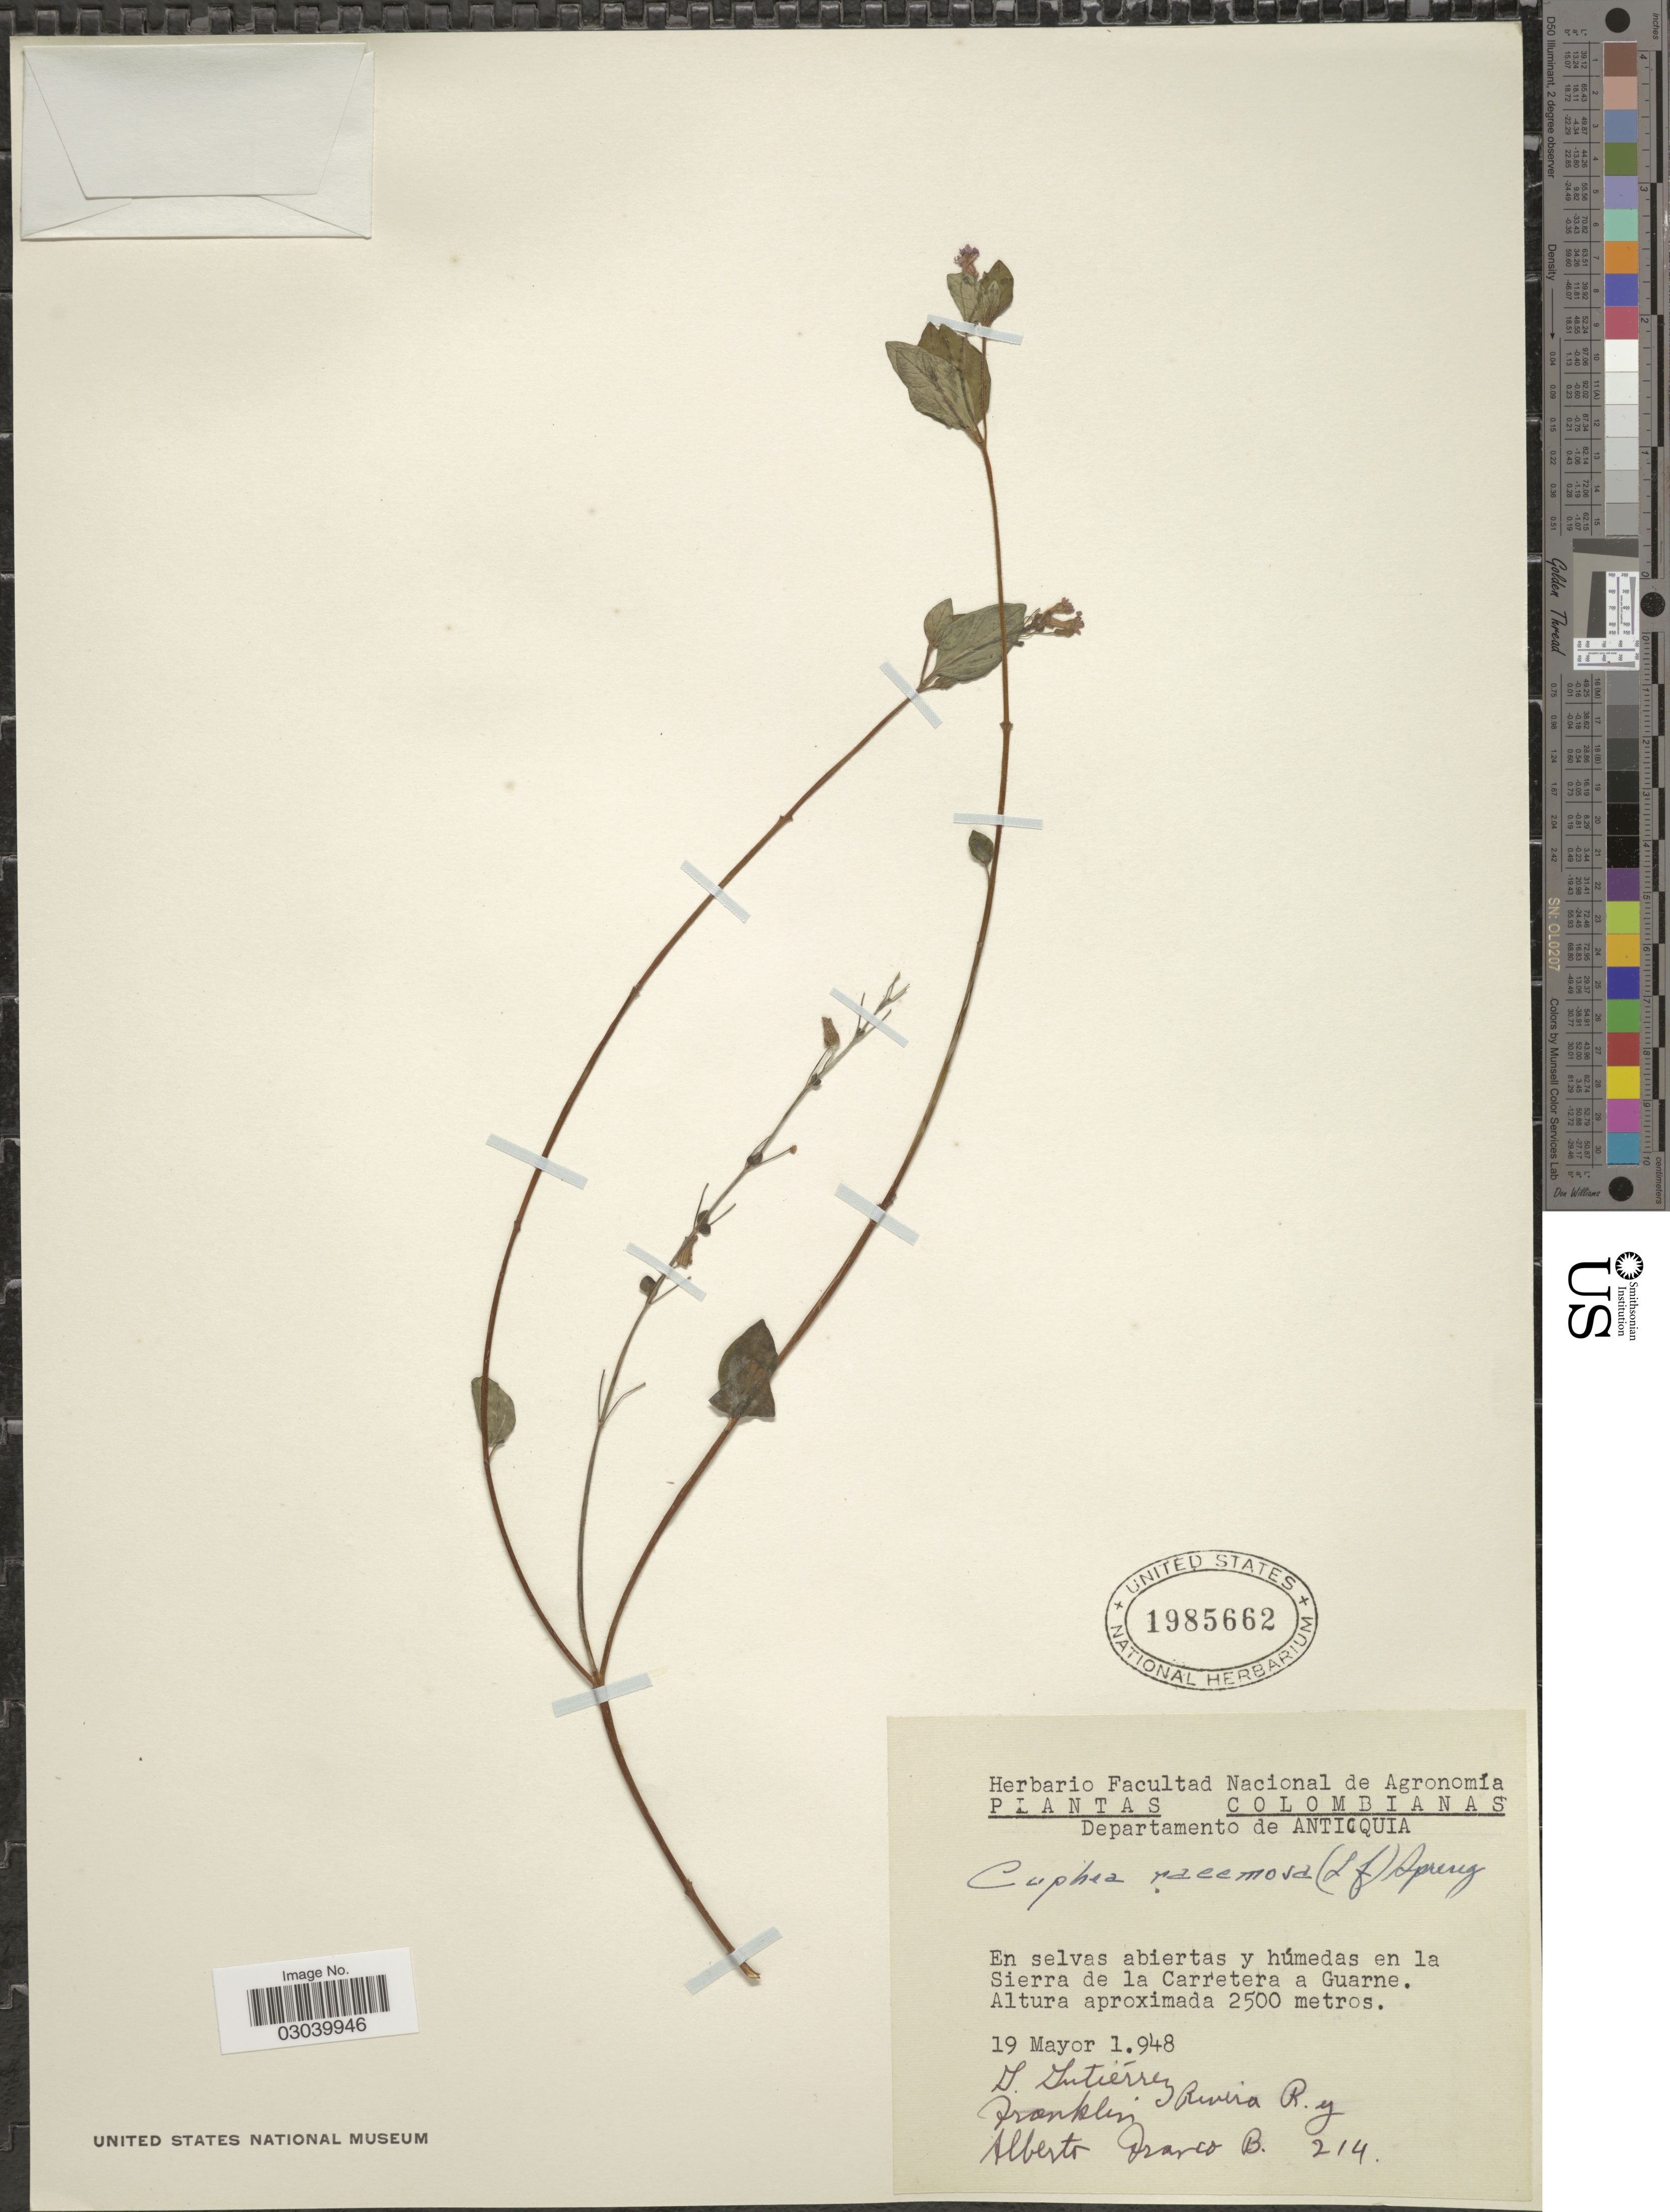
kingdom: Plantae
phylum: Tracheophyta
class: Magnoliopsida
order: Myrtales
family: Lythraceae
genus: Cuphea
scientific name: Cuphea racemosa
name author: (L. f.) Spreng.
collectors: J. Gutiérrez, F. Rivera R. & A. Franco B.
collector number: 214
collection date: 1948-05-19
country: Colombia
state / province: Antioquia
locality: Departamento de Antioquia, En selvas abiertas y húmedas en la Sierra de la Carretera a Guarne.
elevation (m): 2500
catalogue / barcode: US 1985662